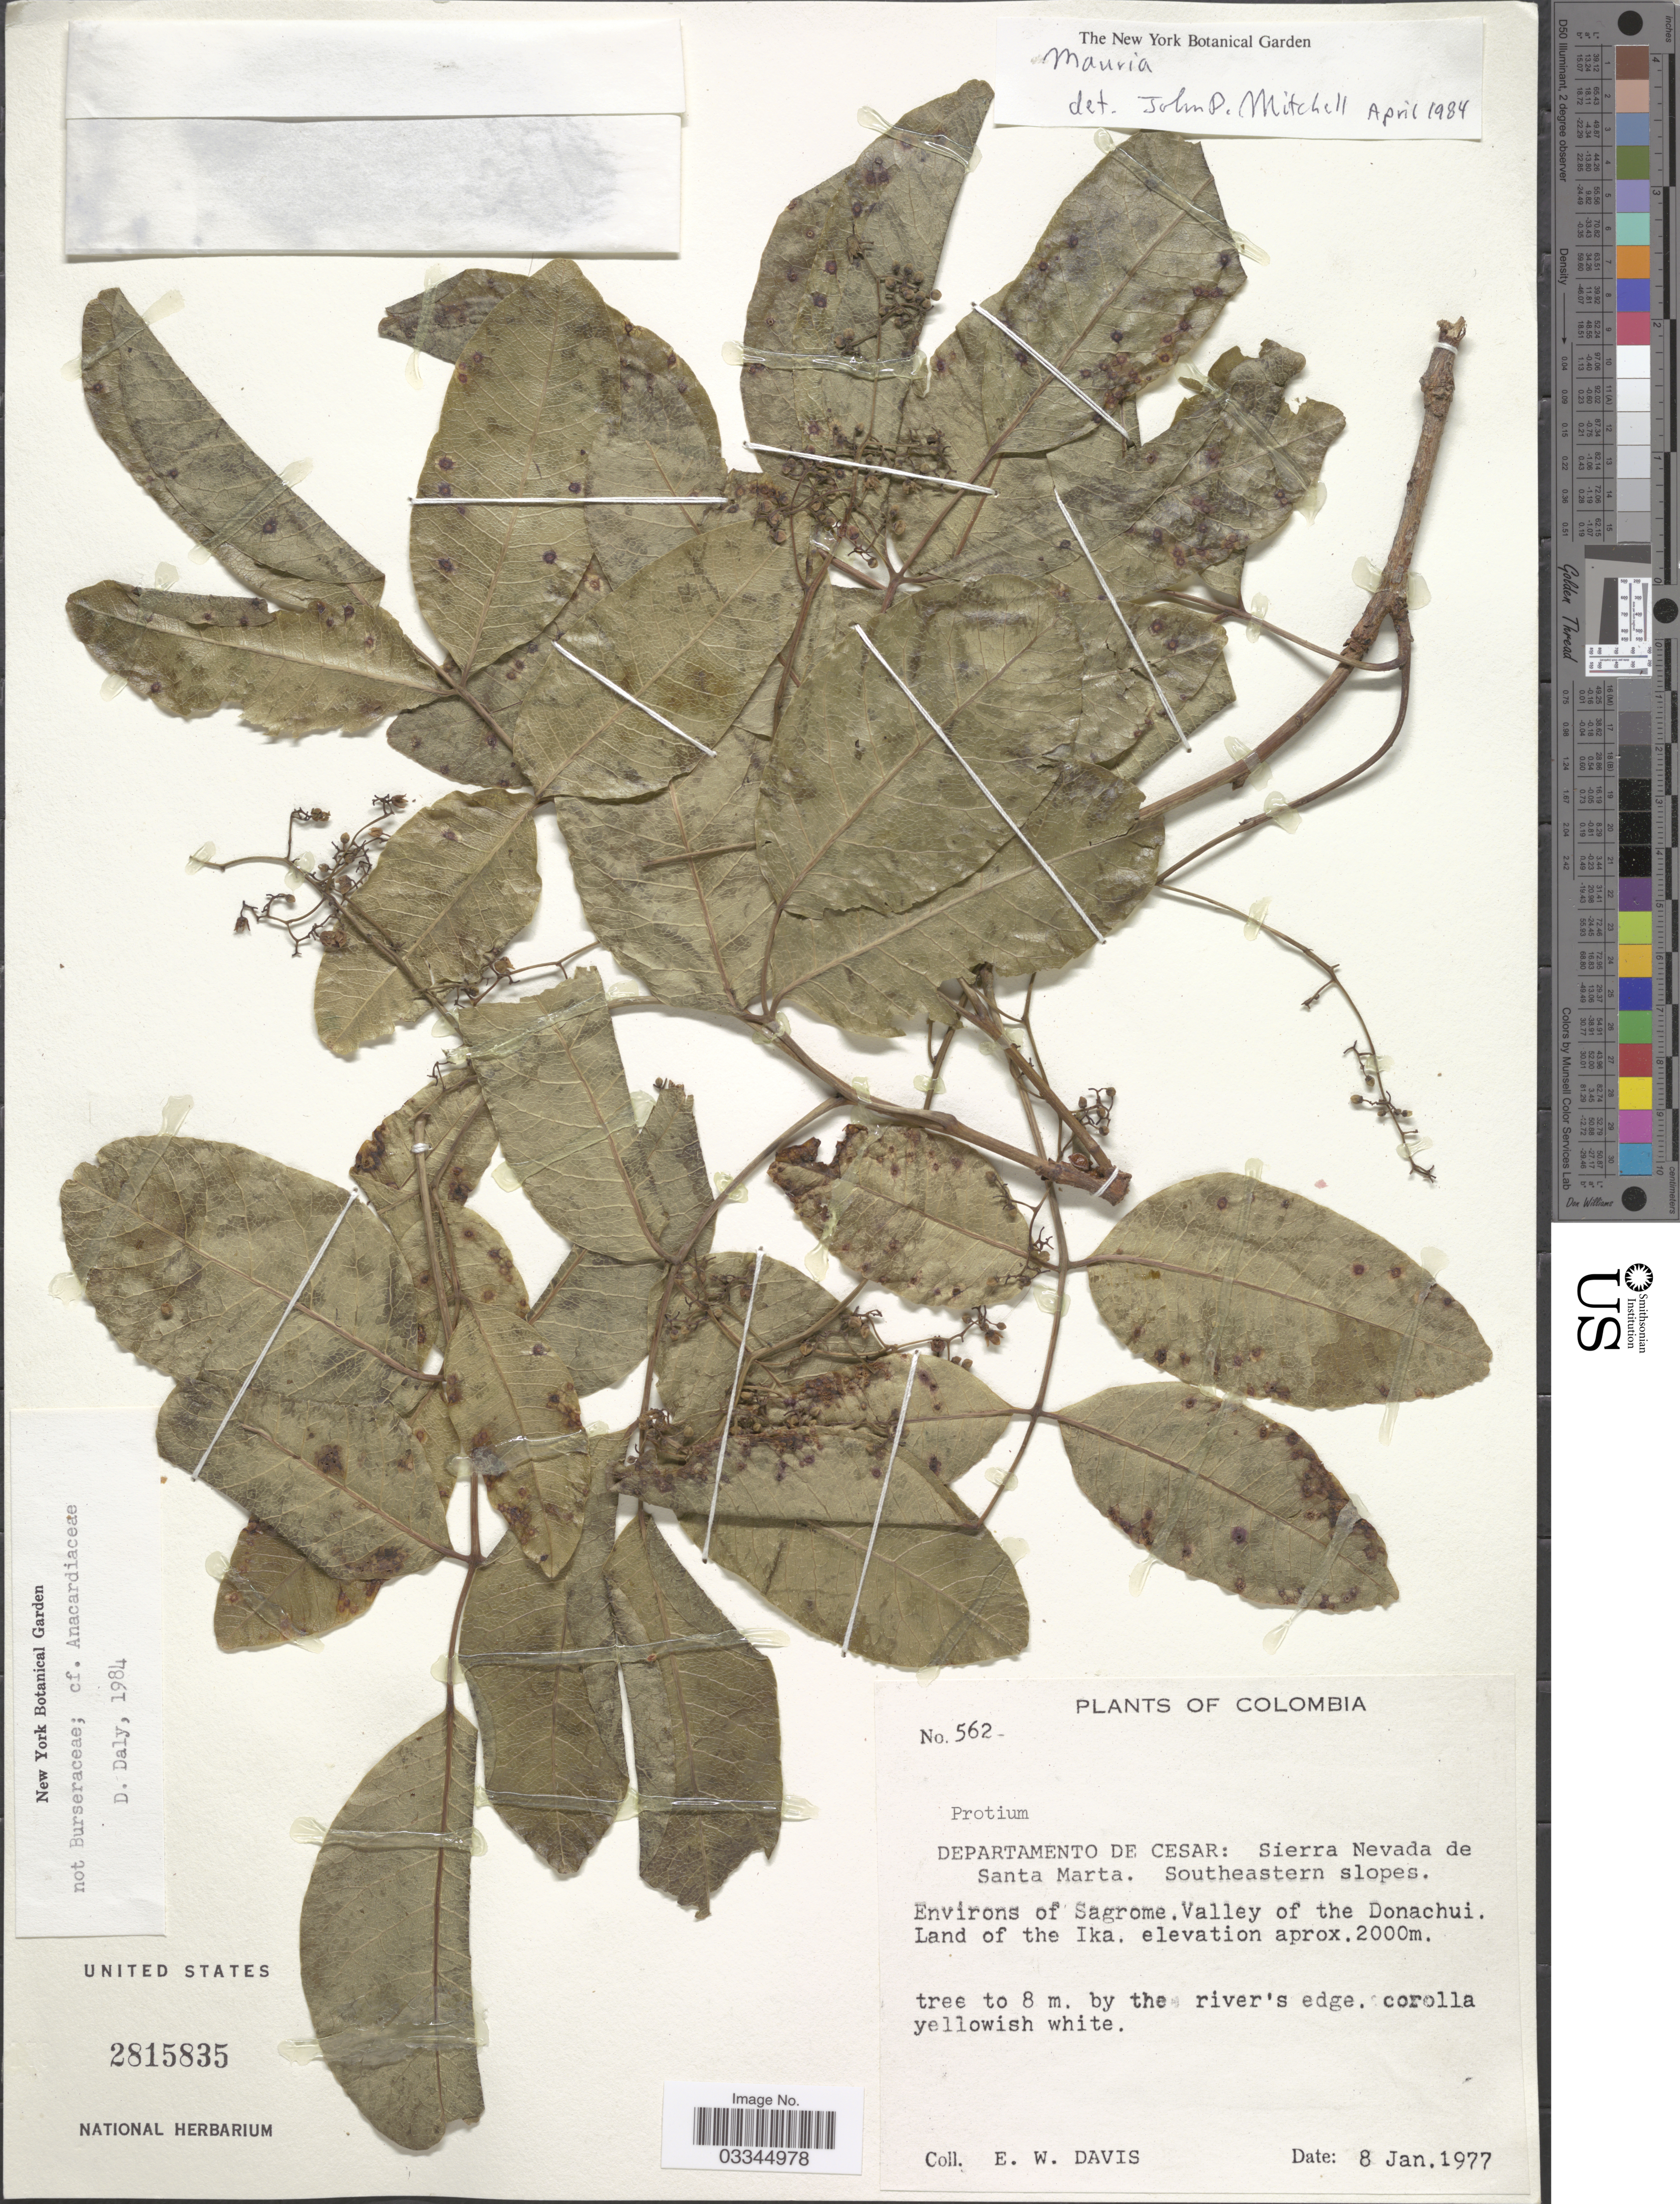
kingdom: Plantae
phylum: Tracheophyta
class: Magnoliopsida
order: Sapindales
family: Anacardiaceae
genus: Mauria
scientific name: Mauria sp.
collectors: E. W. Davis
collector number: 562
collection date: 1977-01-08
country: Colombia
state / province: Cesar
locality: Departamento de Cesar: Sierra Nevada de Santa Marta. Southeastern slopes. Environs of Sagrome. Valley of the Donachui. Land of the Ika.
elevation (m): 2000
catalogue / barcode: US 2815835